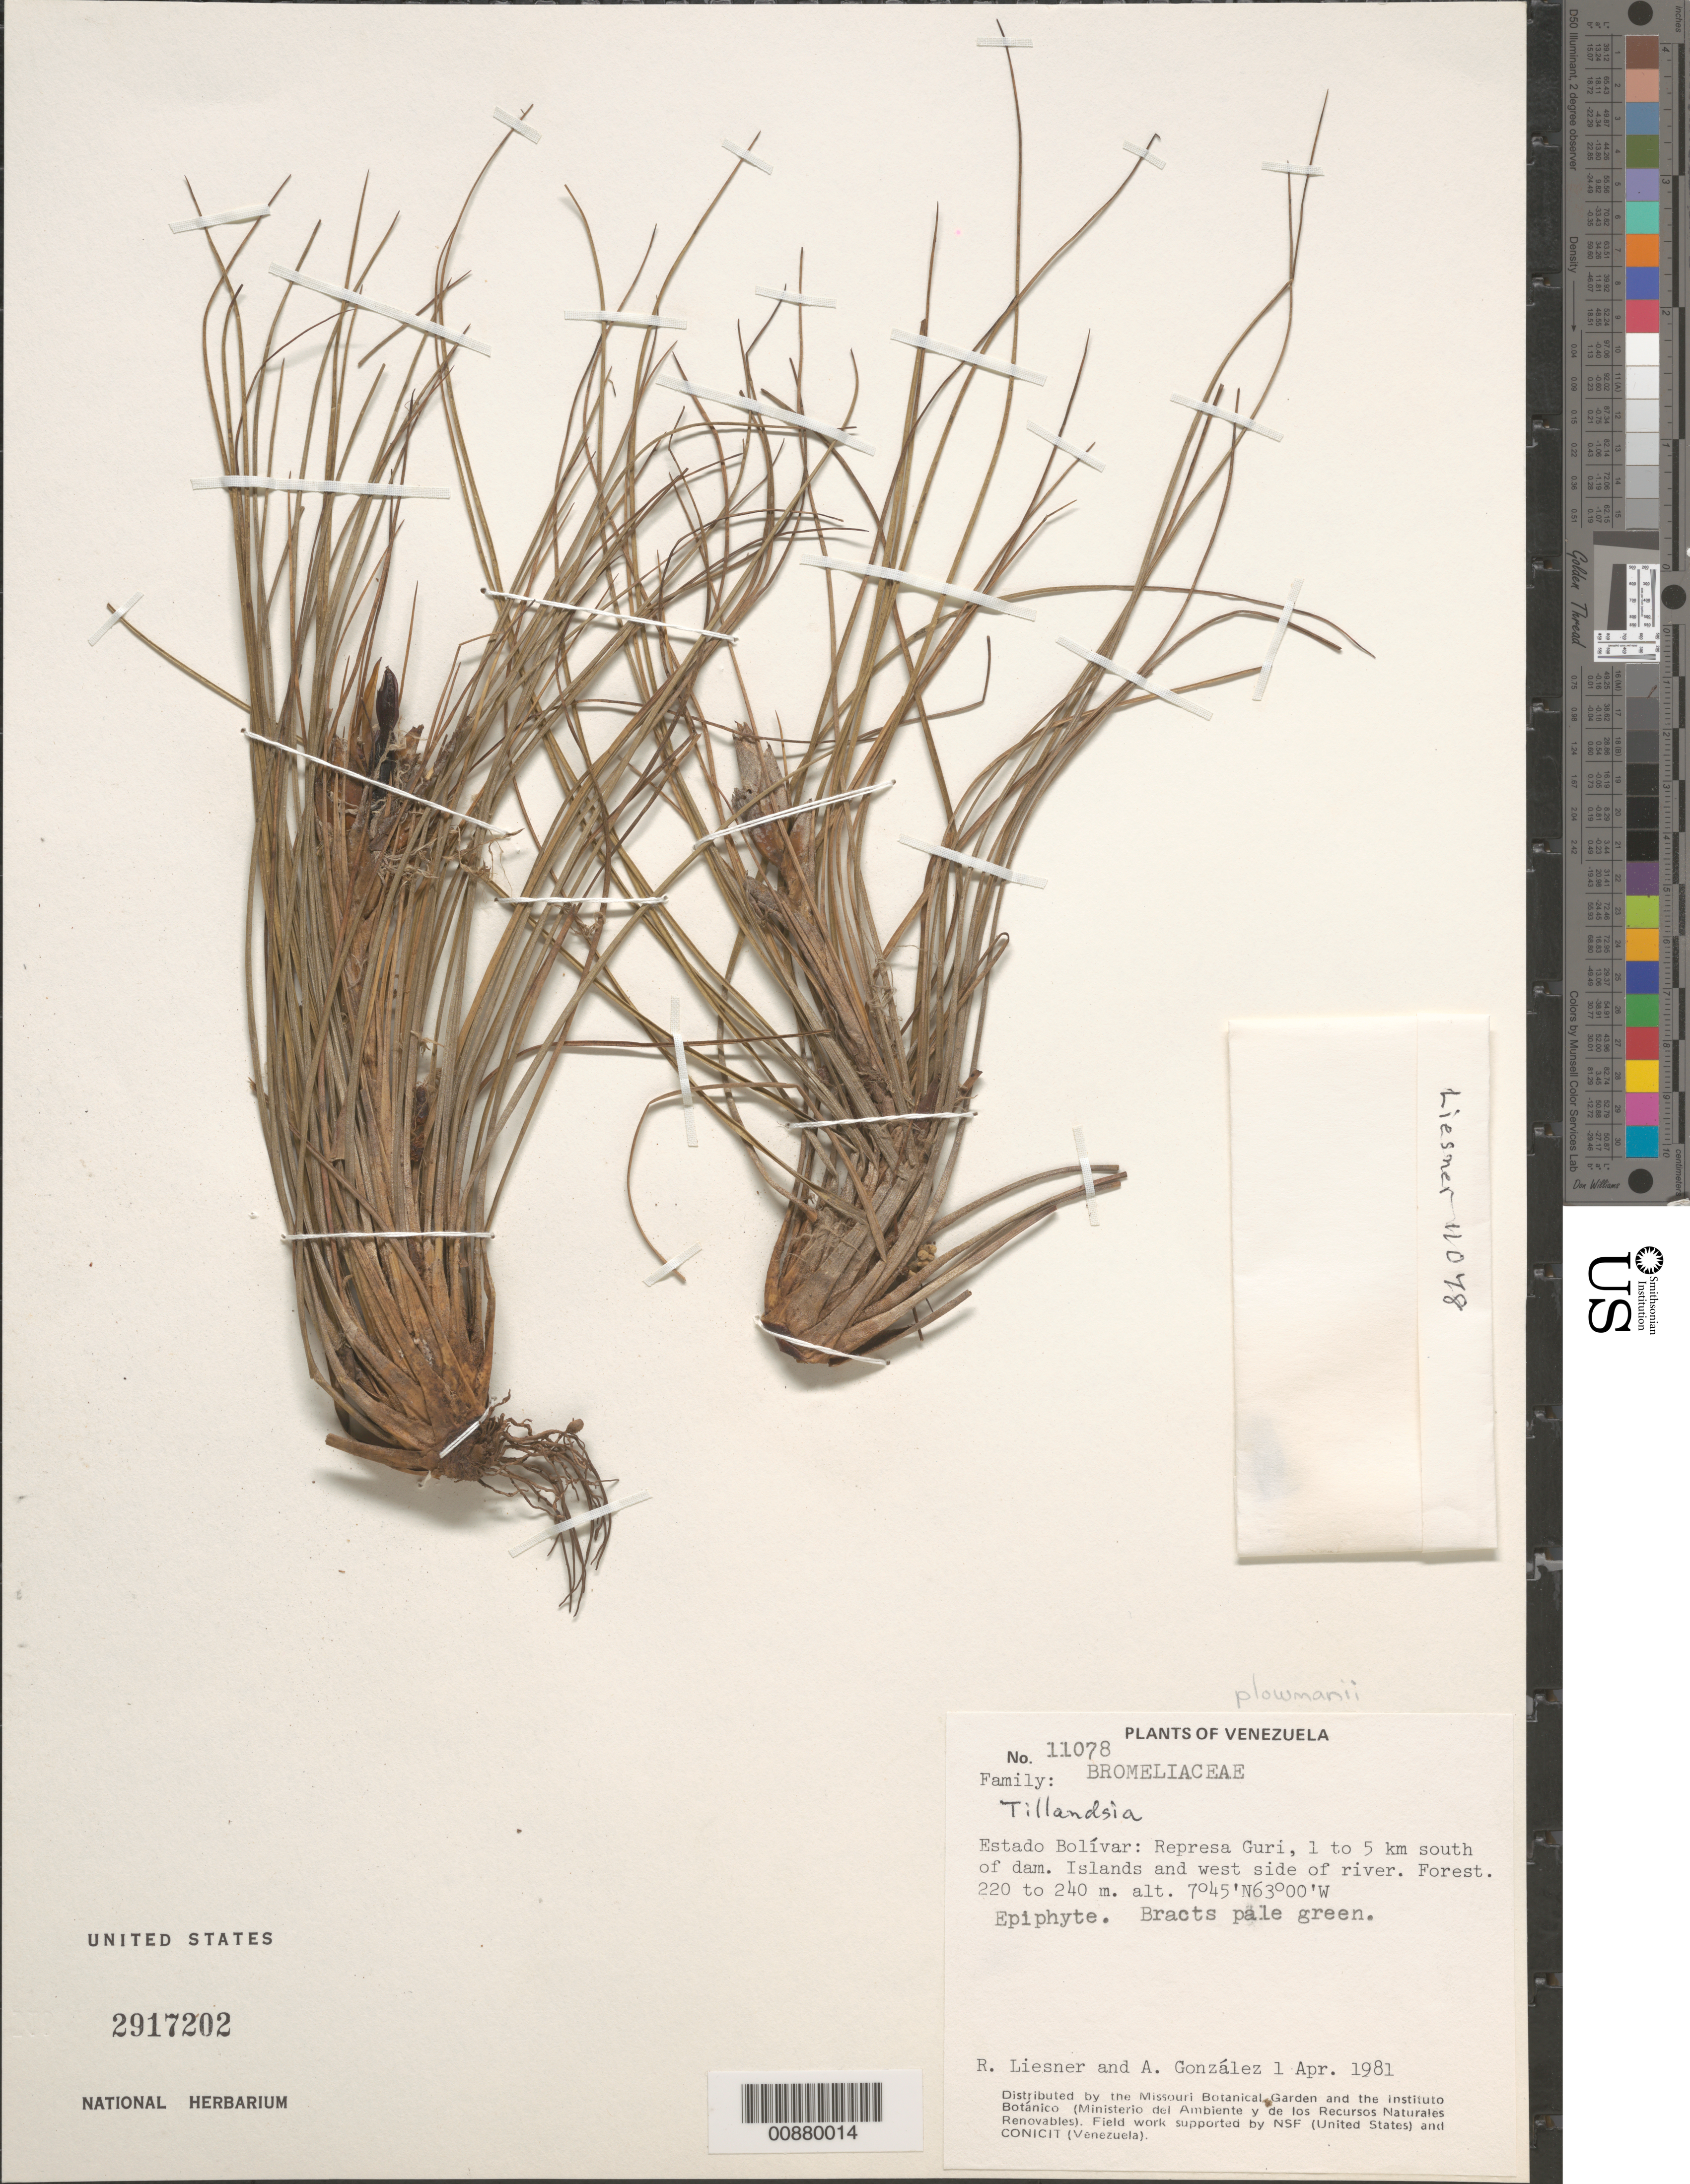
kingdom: Plantae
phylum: Tracheophyta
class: Liliopsida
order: Poales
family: Bromeliaceae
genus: Tillandsia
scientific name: Tillandsia plowmanii L.B. Sm. & Steyerm., ined.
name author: L.B. Sm. & Steyerm.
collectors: R. L. Liesner & A. C. González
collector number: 11078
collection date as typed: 1-Apr-81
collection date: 1981-04-01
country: Venezuela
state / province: Bolívar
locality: Represa Guri, 1-5 km S of dam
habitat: Forest; islands and west side of river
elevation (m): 220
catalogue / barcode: US 2917202